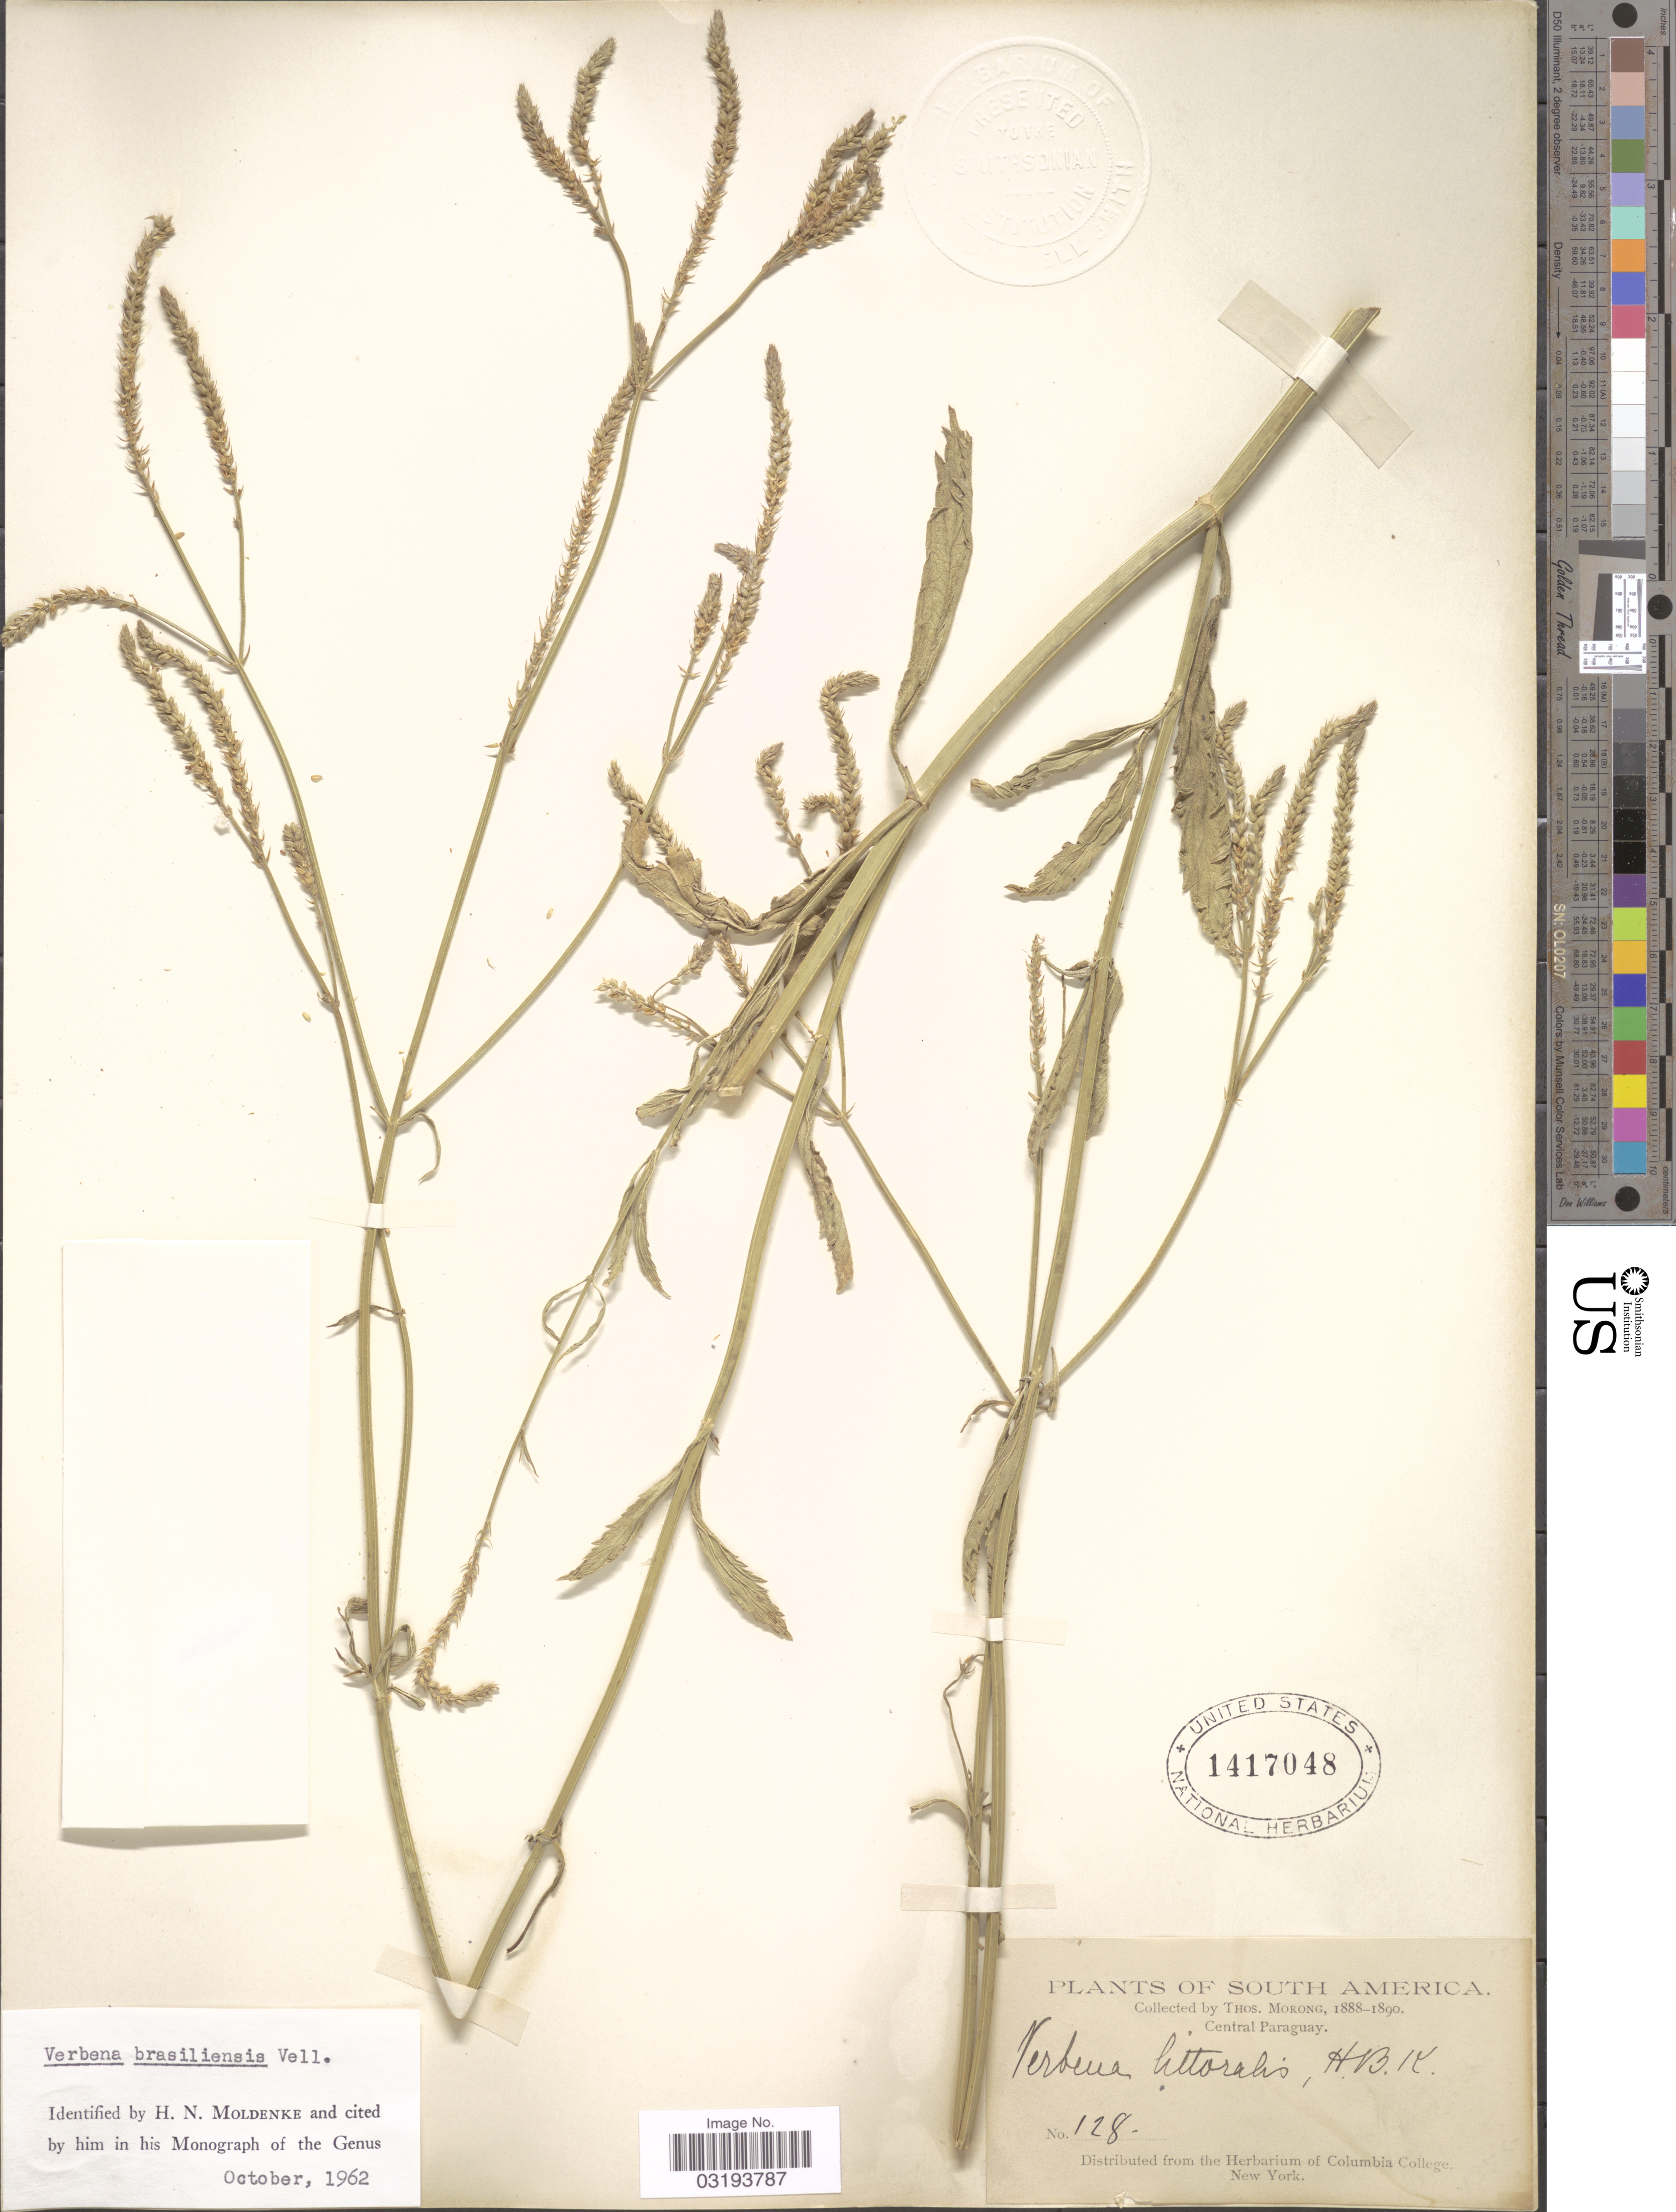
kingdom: Plantae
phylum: Tracheophyta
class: Magnoliopsida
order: Lamiales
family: Verbenaceae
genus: Verbena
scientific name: Verbena litoralis var. brevibracteata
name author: (Kuntze) N. O'Leary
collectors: ex herb. T. Morong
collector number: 128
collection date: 1888/1890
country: Paraguay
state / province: Central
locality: Central Paraguay.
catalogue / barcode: US 1417048